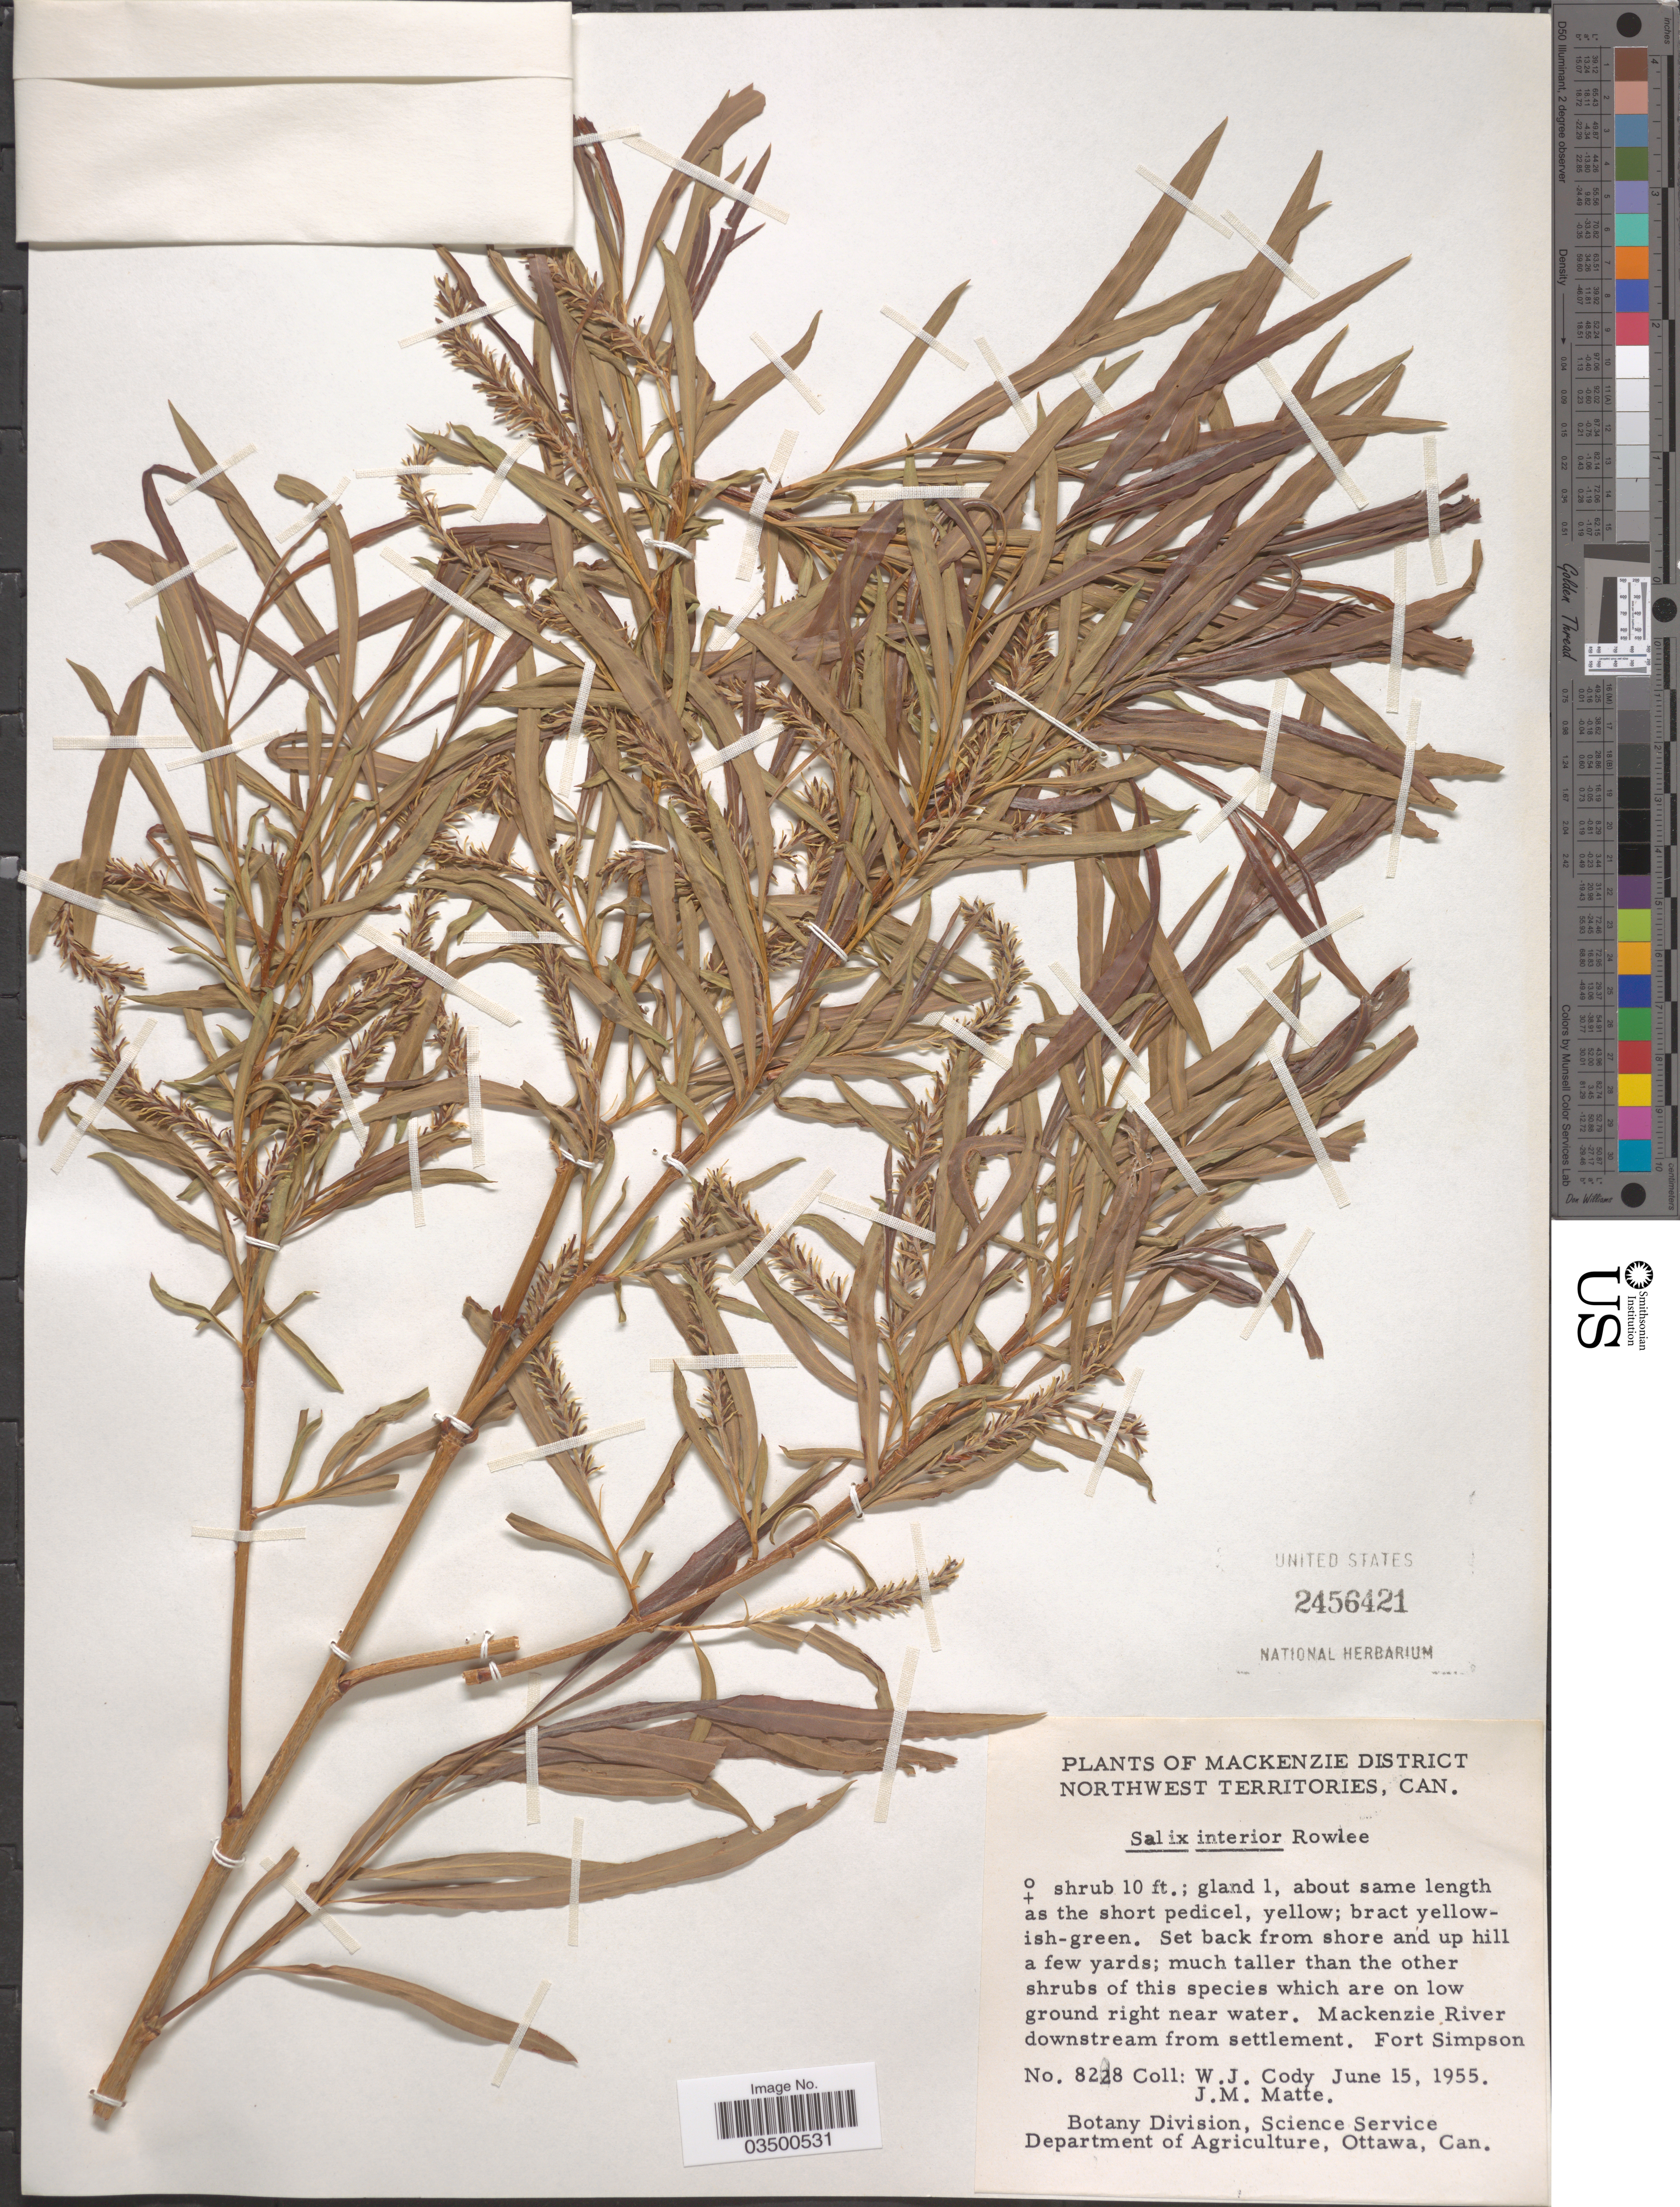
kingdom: Plantae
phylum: Tracheophyta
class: Magnoliopsida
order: Malpighiales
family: Salicaceae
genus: Salix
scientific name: Salix interior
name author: Rowlee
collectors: W. Cody & J. Matte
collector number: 8228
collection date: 1955-06-15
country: Canada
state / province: Northwest Territories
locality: Mackenzie District. Mackenzie River downstream from settlement. Fort Simpson.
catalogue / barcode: US 2456421